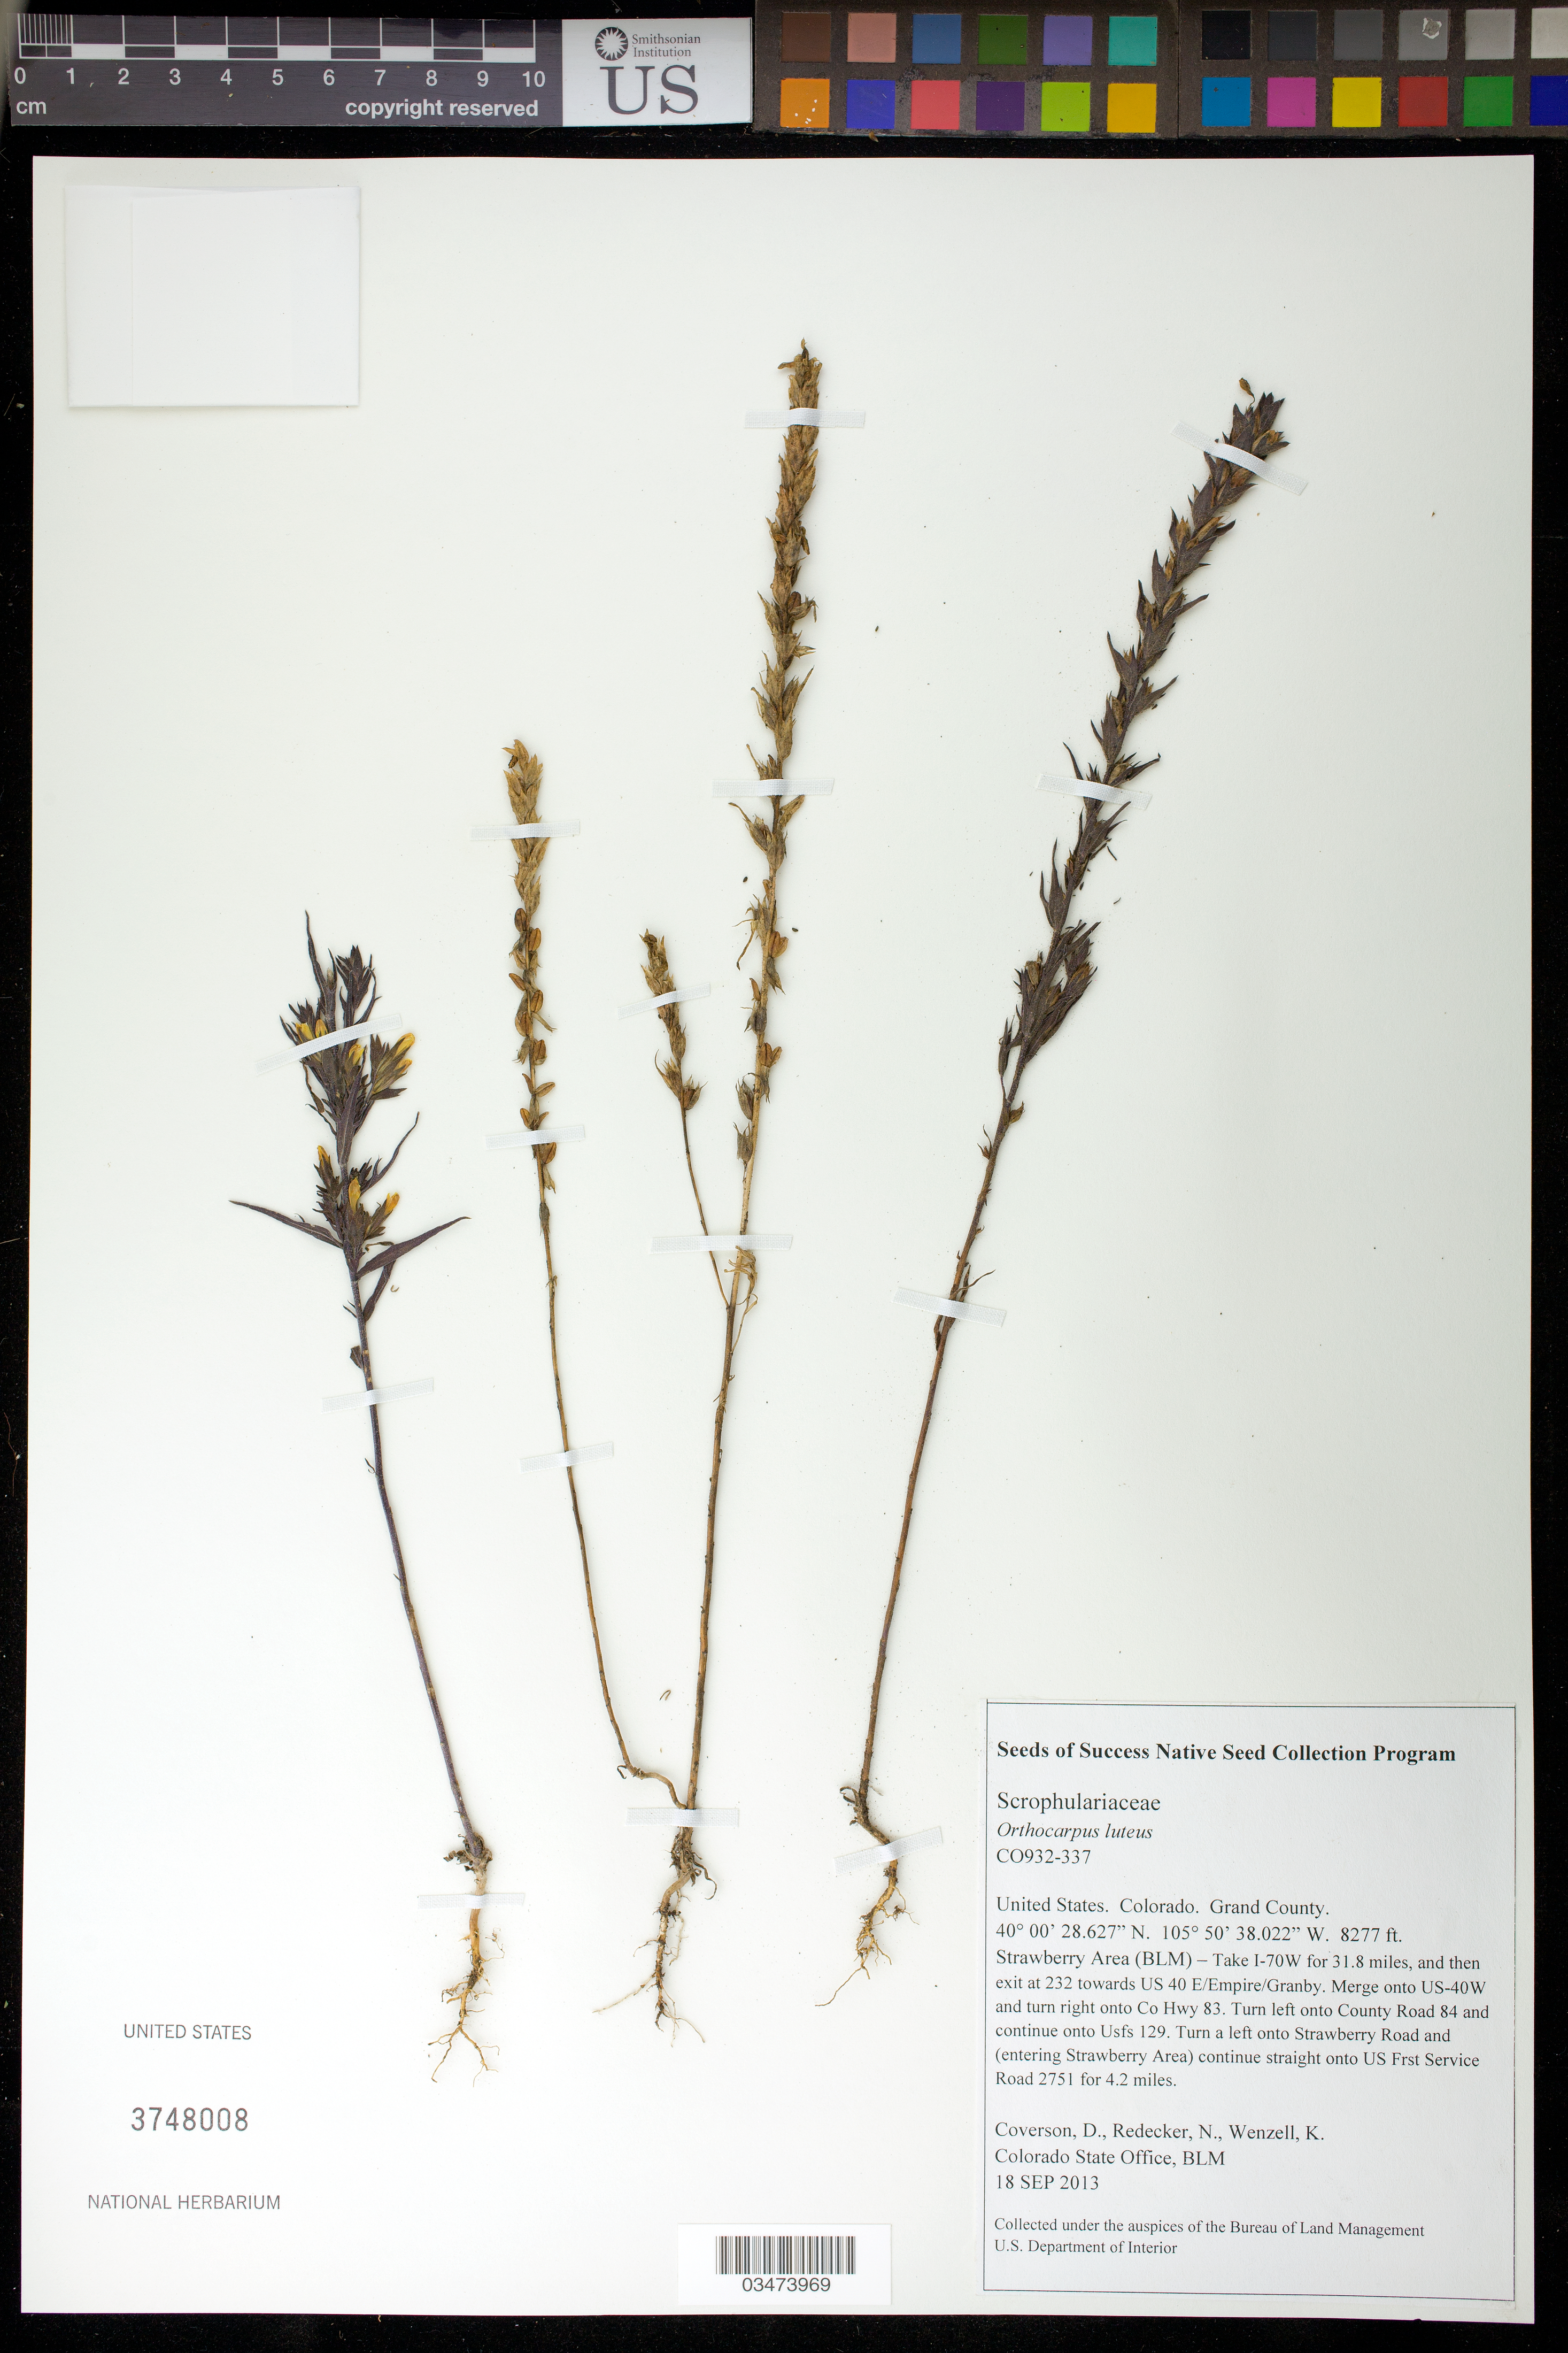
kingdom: Plantae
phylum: Tracheophyta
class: Magnoliopsida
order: Lamiales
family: Orobanchaceae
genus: Orthocarpus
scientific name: Orthocarpus luteus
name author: Nutt.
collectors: D. Coverson, N. Redecker & K. Wenzell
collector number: CO932-337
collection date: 2013-09-18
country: United States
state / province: Colorado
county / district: Grand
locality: Atrawberry Area (BLM), 4.2 miles on US Frst Service Rd. 2751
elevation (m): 2523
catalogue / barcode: US 3748008